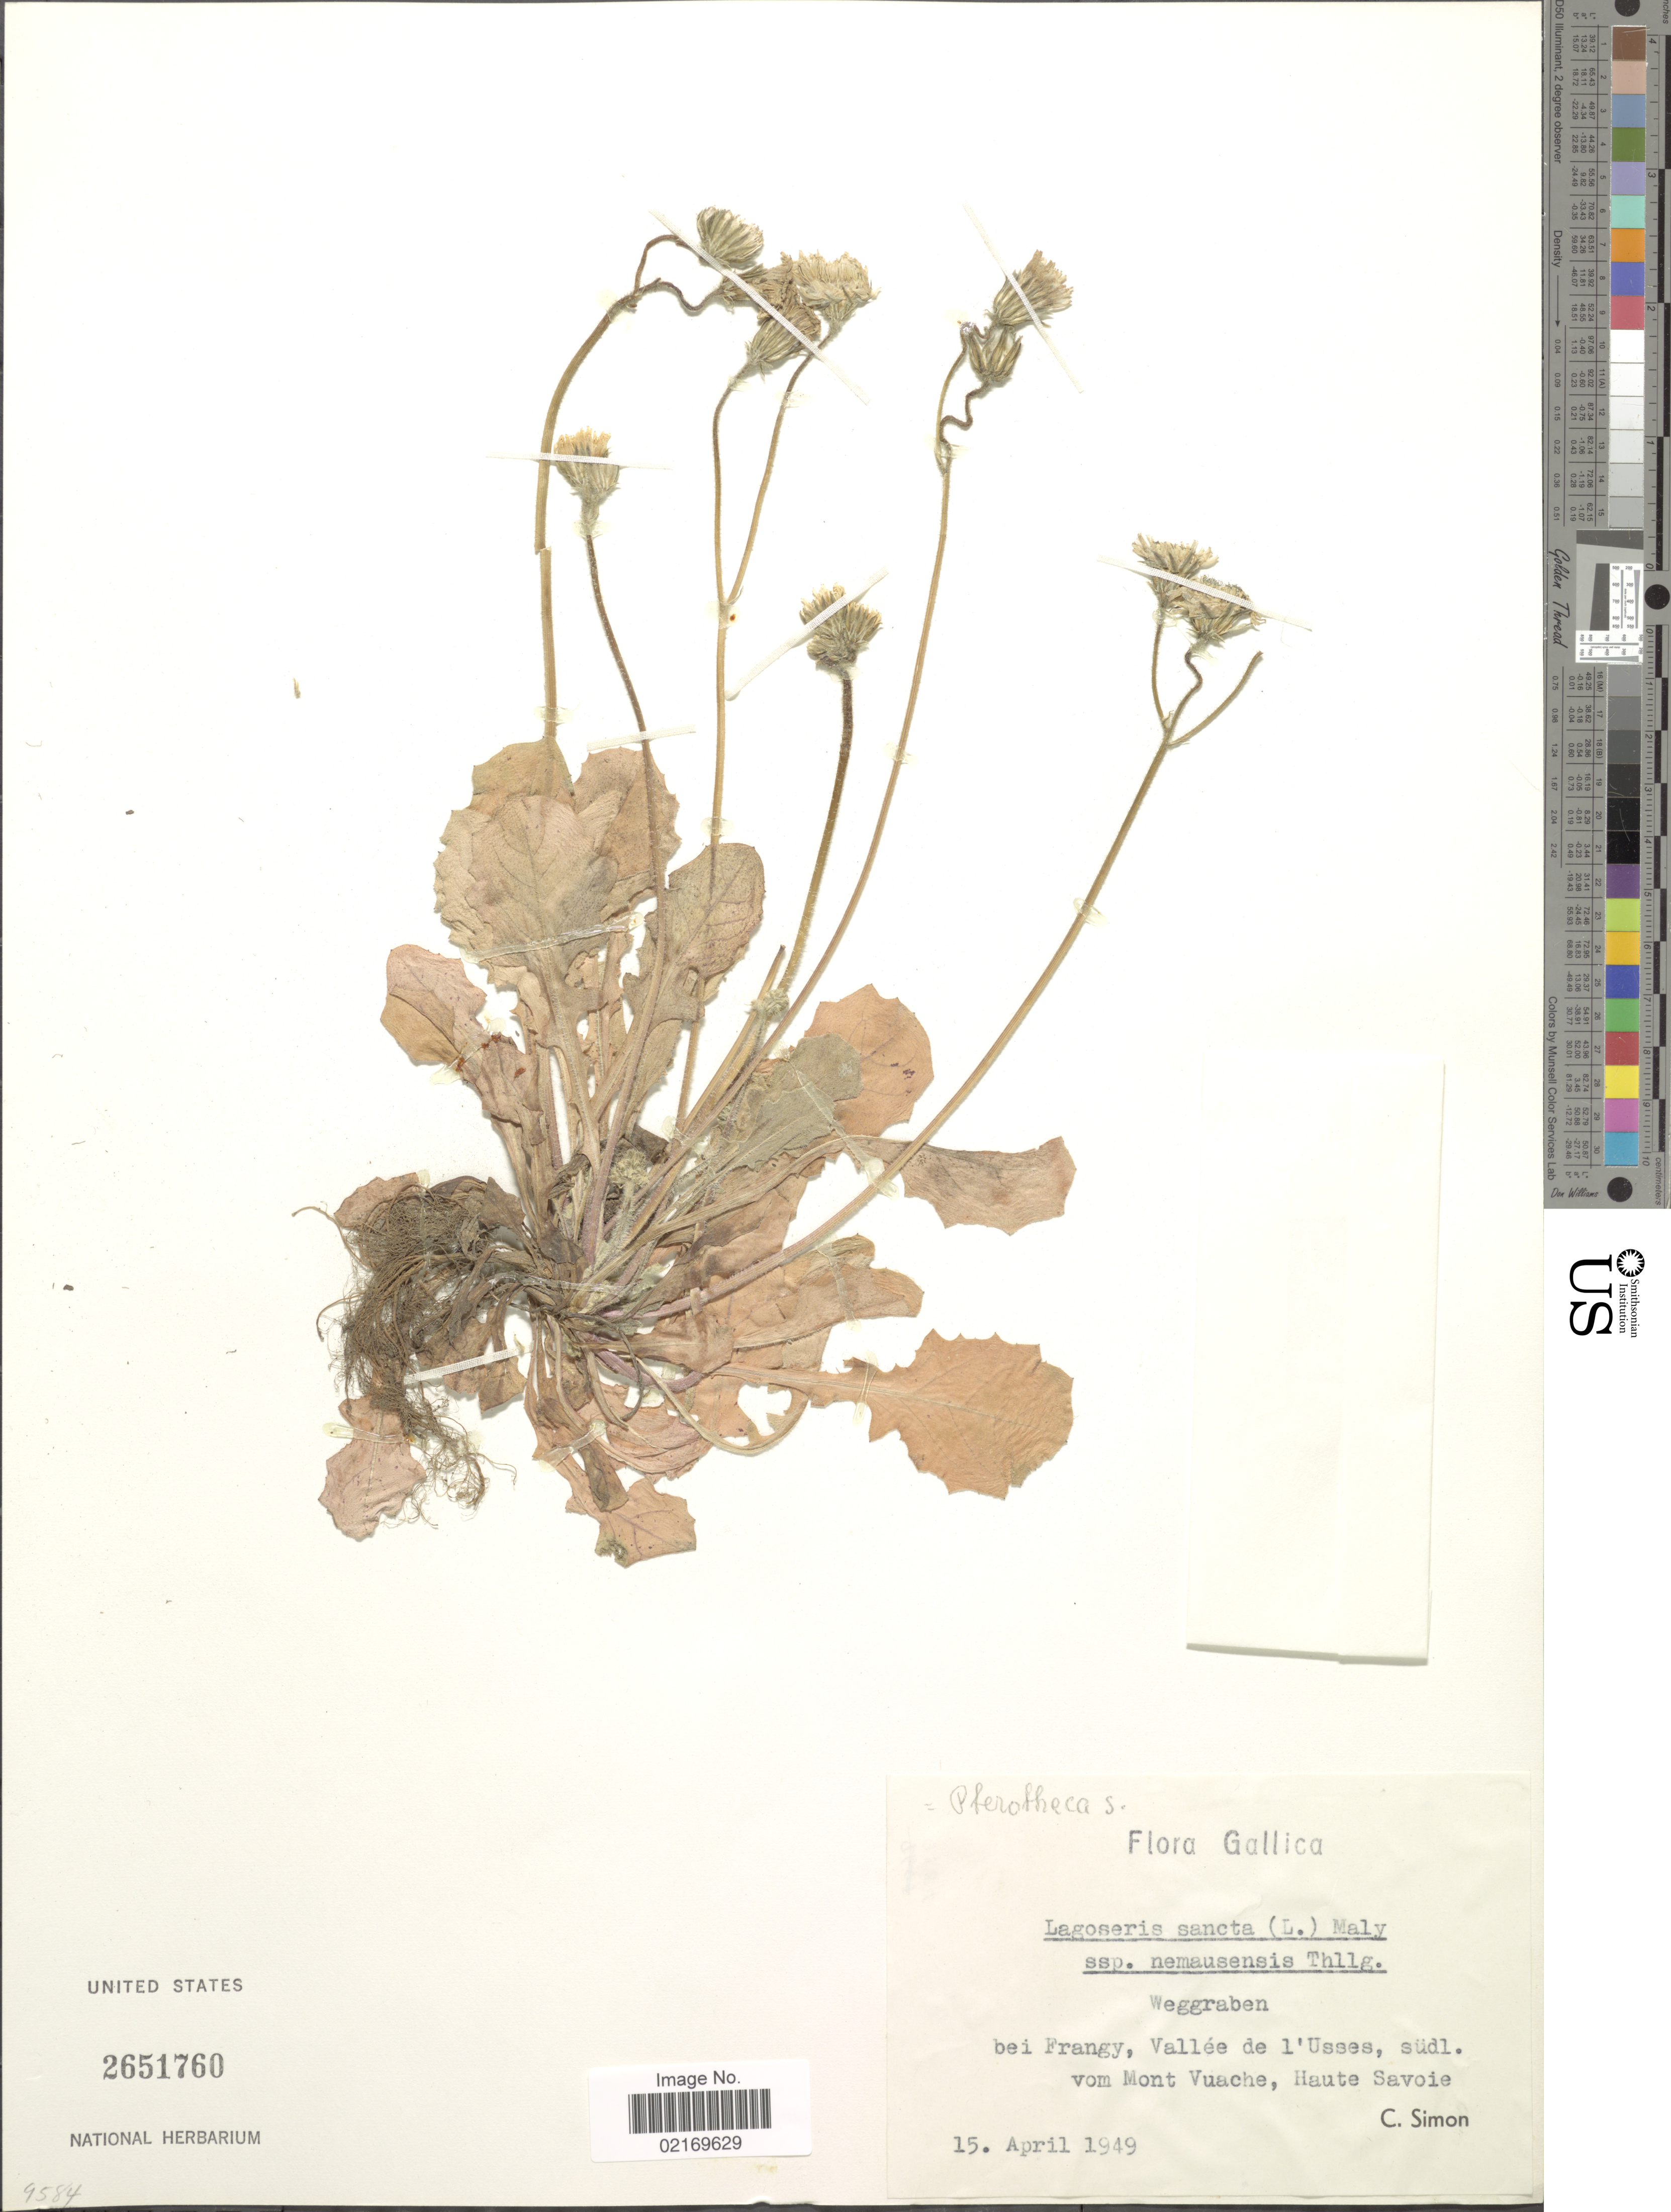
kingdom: Plantae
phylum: Tracheophyta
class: Magnoliopsida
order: Asterales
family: Asteraceae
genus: Crepis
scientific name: Crepis sancta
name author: (L.) Bornm.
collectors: C. Simon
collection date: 1949-04-15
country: France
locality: Gallica, bei Frangy, Vallee de l'Usses, sudl. vom Mont Vuache, Haute Savoie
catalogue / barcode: US 29651760